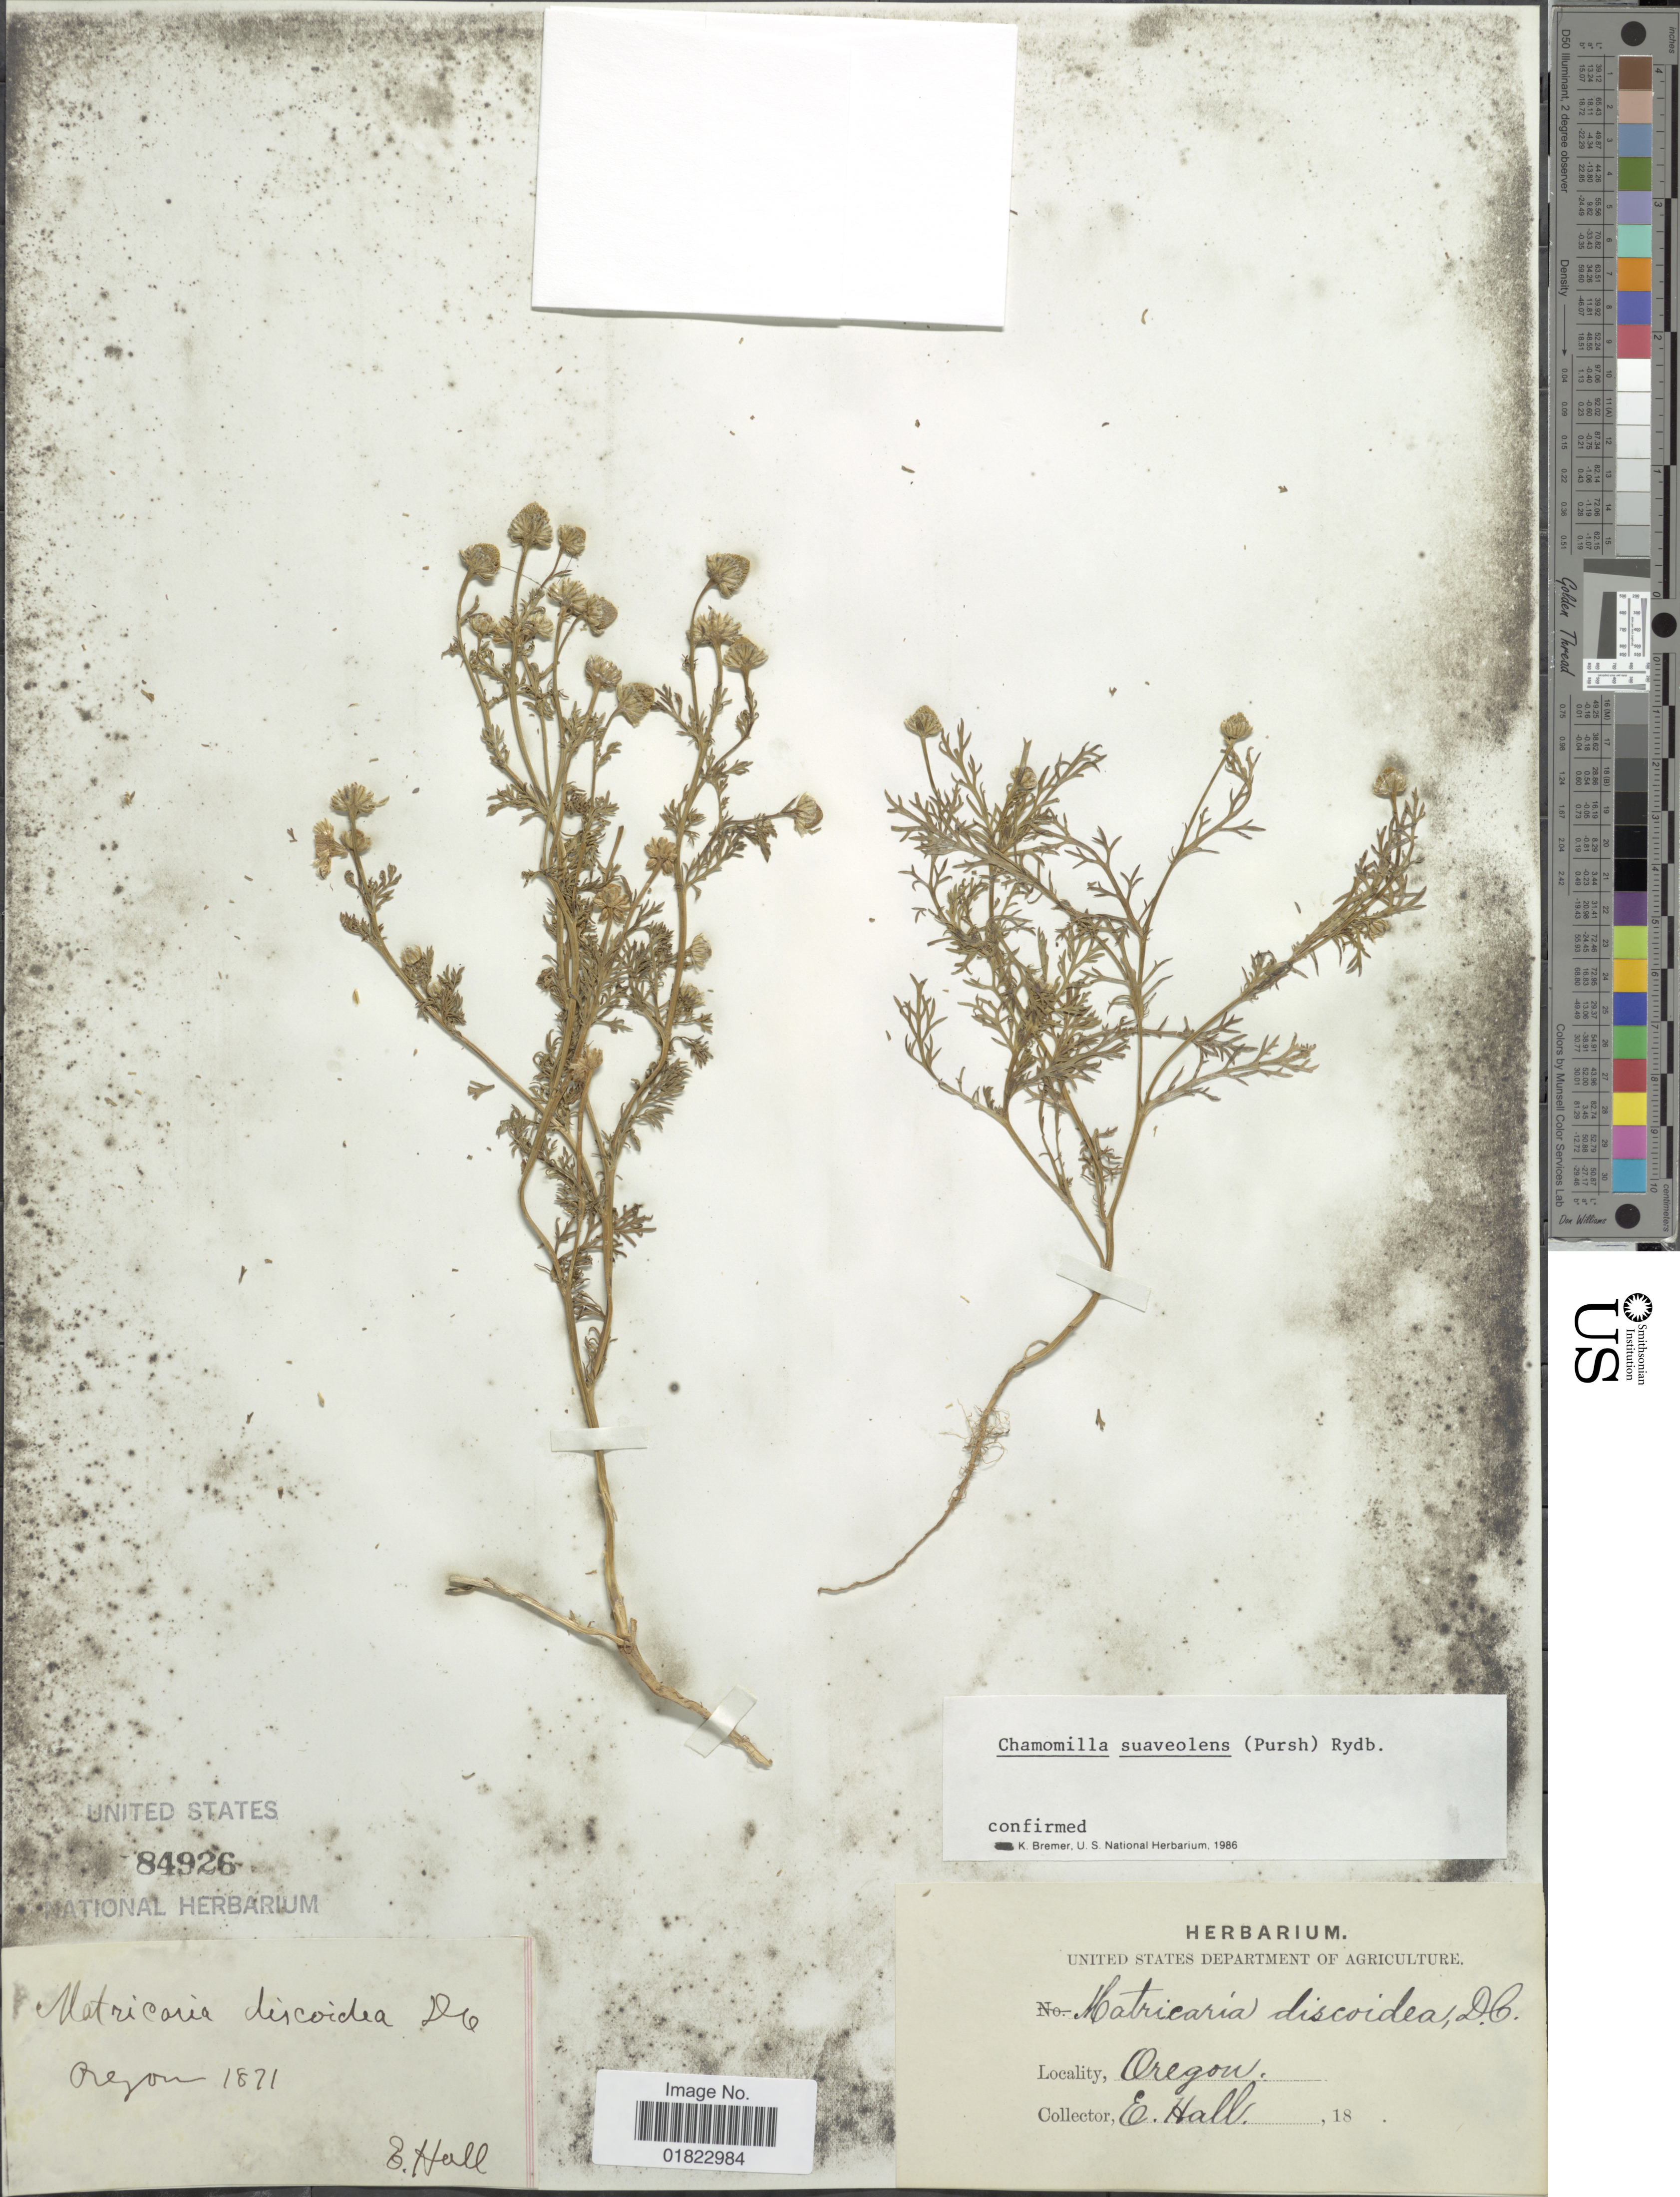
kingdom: Plantae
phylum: Tracheophyta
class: Magnoliopsida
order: Asterales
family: Asteraceae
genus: Matricaria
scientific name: Matricaria matricarioides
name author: (Less.) Porter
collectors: E. Hall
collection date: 1871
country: United States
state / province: Oregon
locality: Oregon.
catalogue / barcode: US 84926